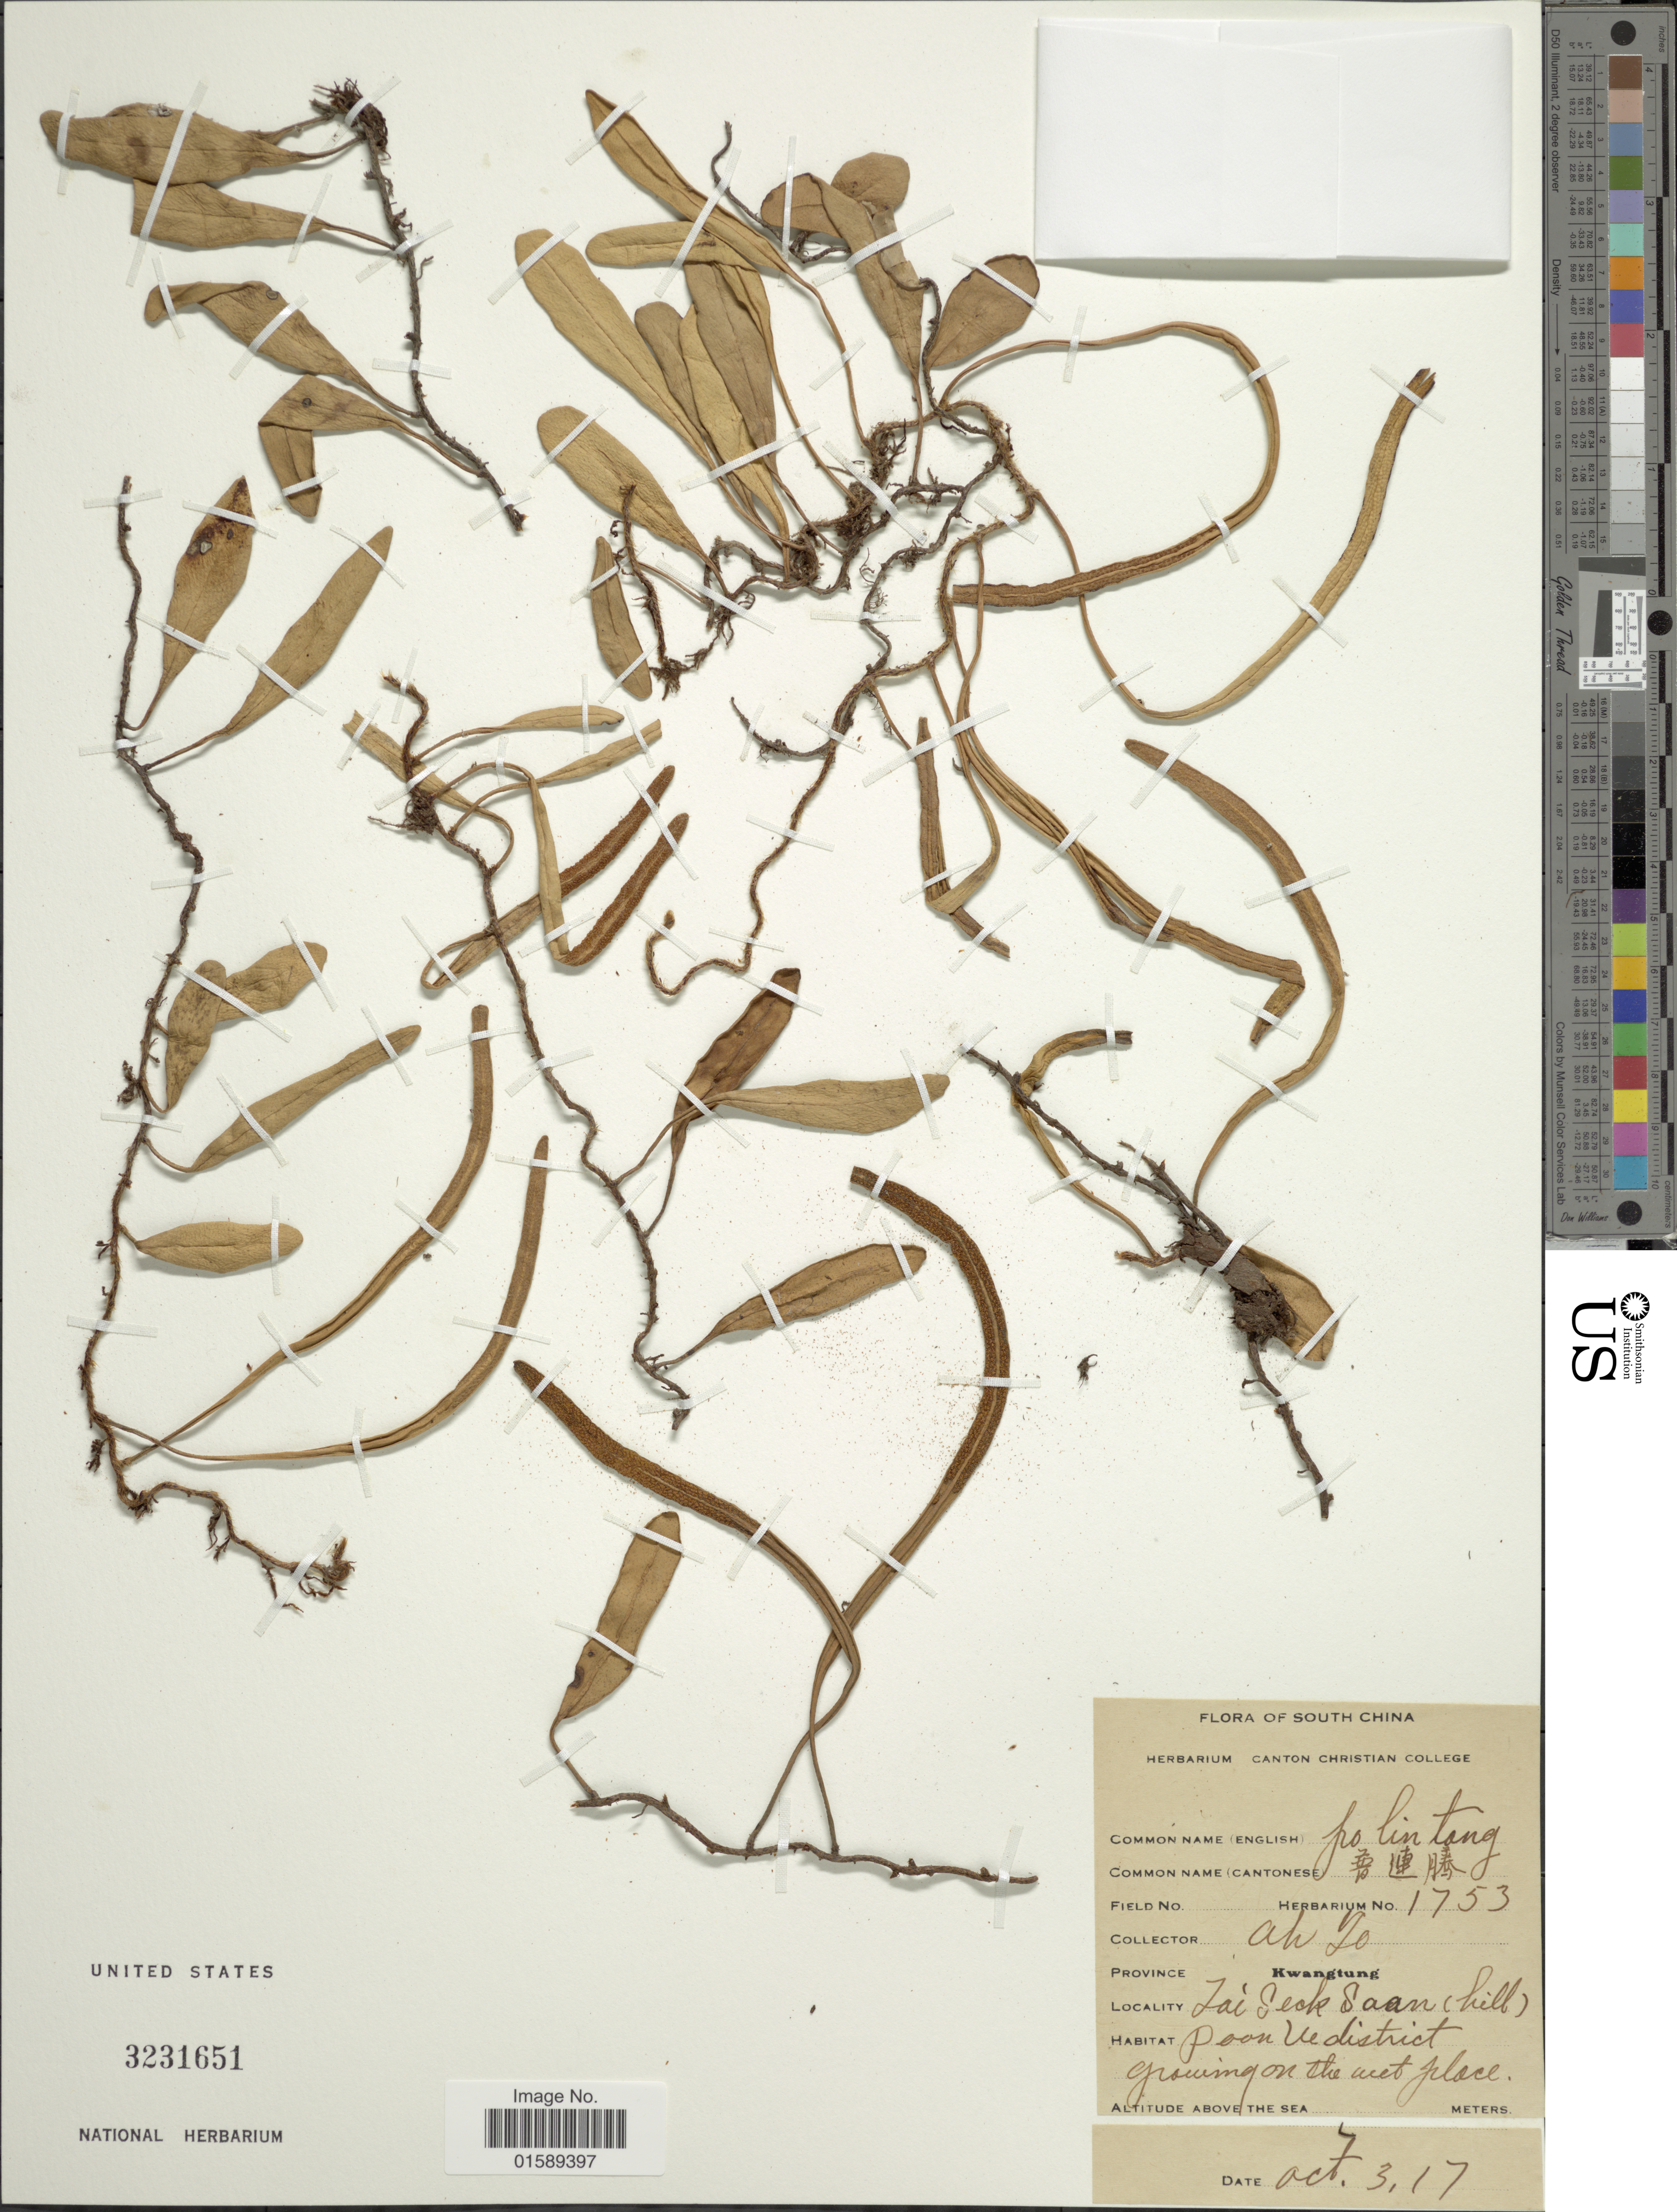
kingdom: Plantae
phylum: Tracheophyta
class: Polypodiopsida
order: Polypodiales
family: Polypodiaceae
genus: Pyrrosia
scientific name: Pyrrosia sp.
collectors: A. To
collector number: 1753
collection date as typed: Transcribed d/m/y: 3/10/17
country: China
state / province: Guangdong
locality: South India. Kwangtung, Jao Peak Saan (hill), Poon Ke district.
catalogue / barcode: US 3231651